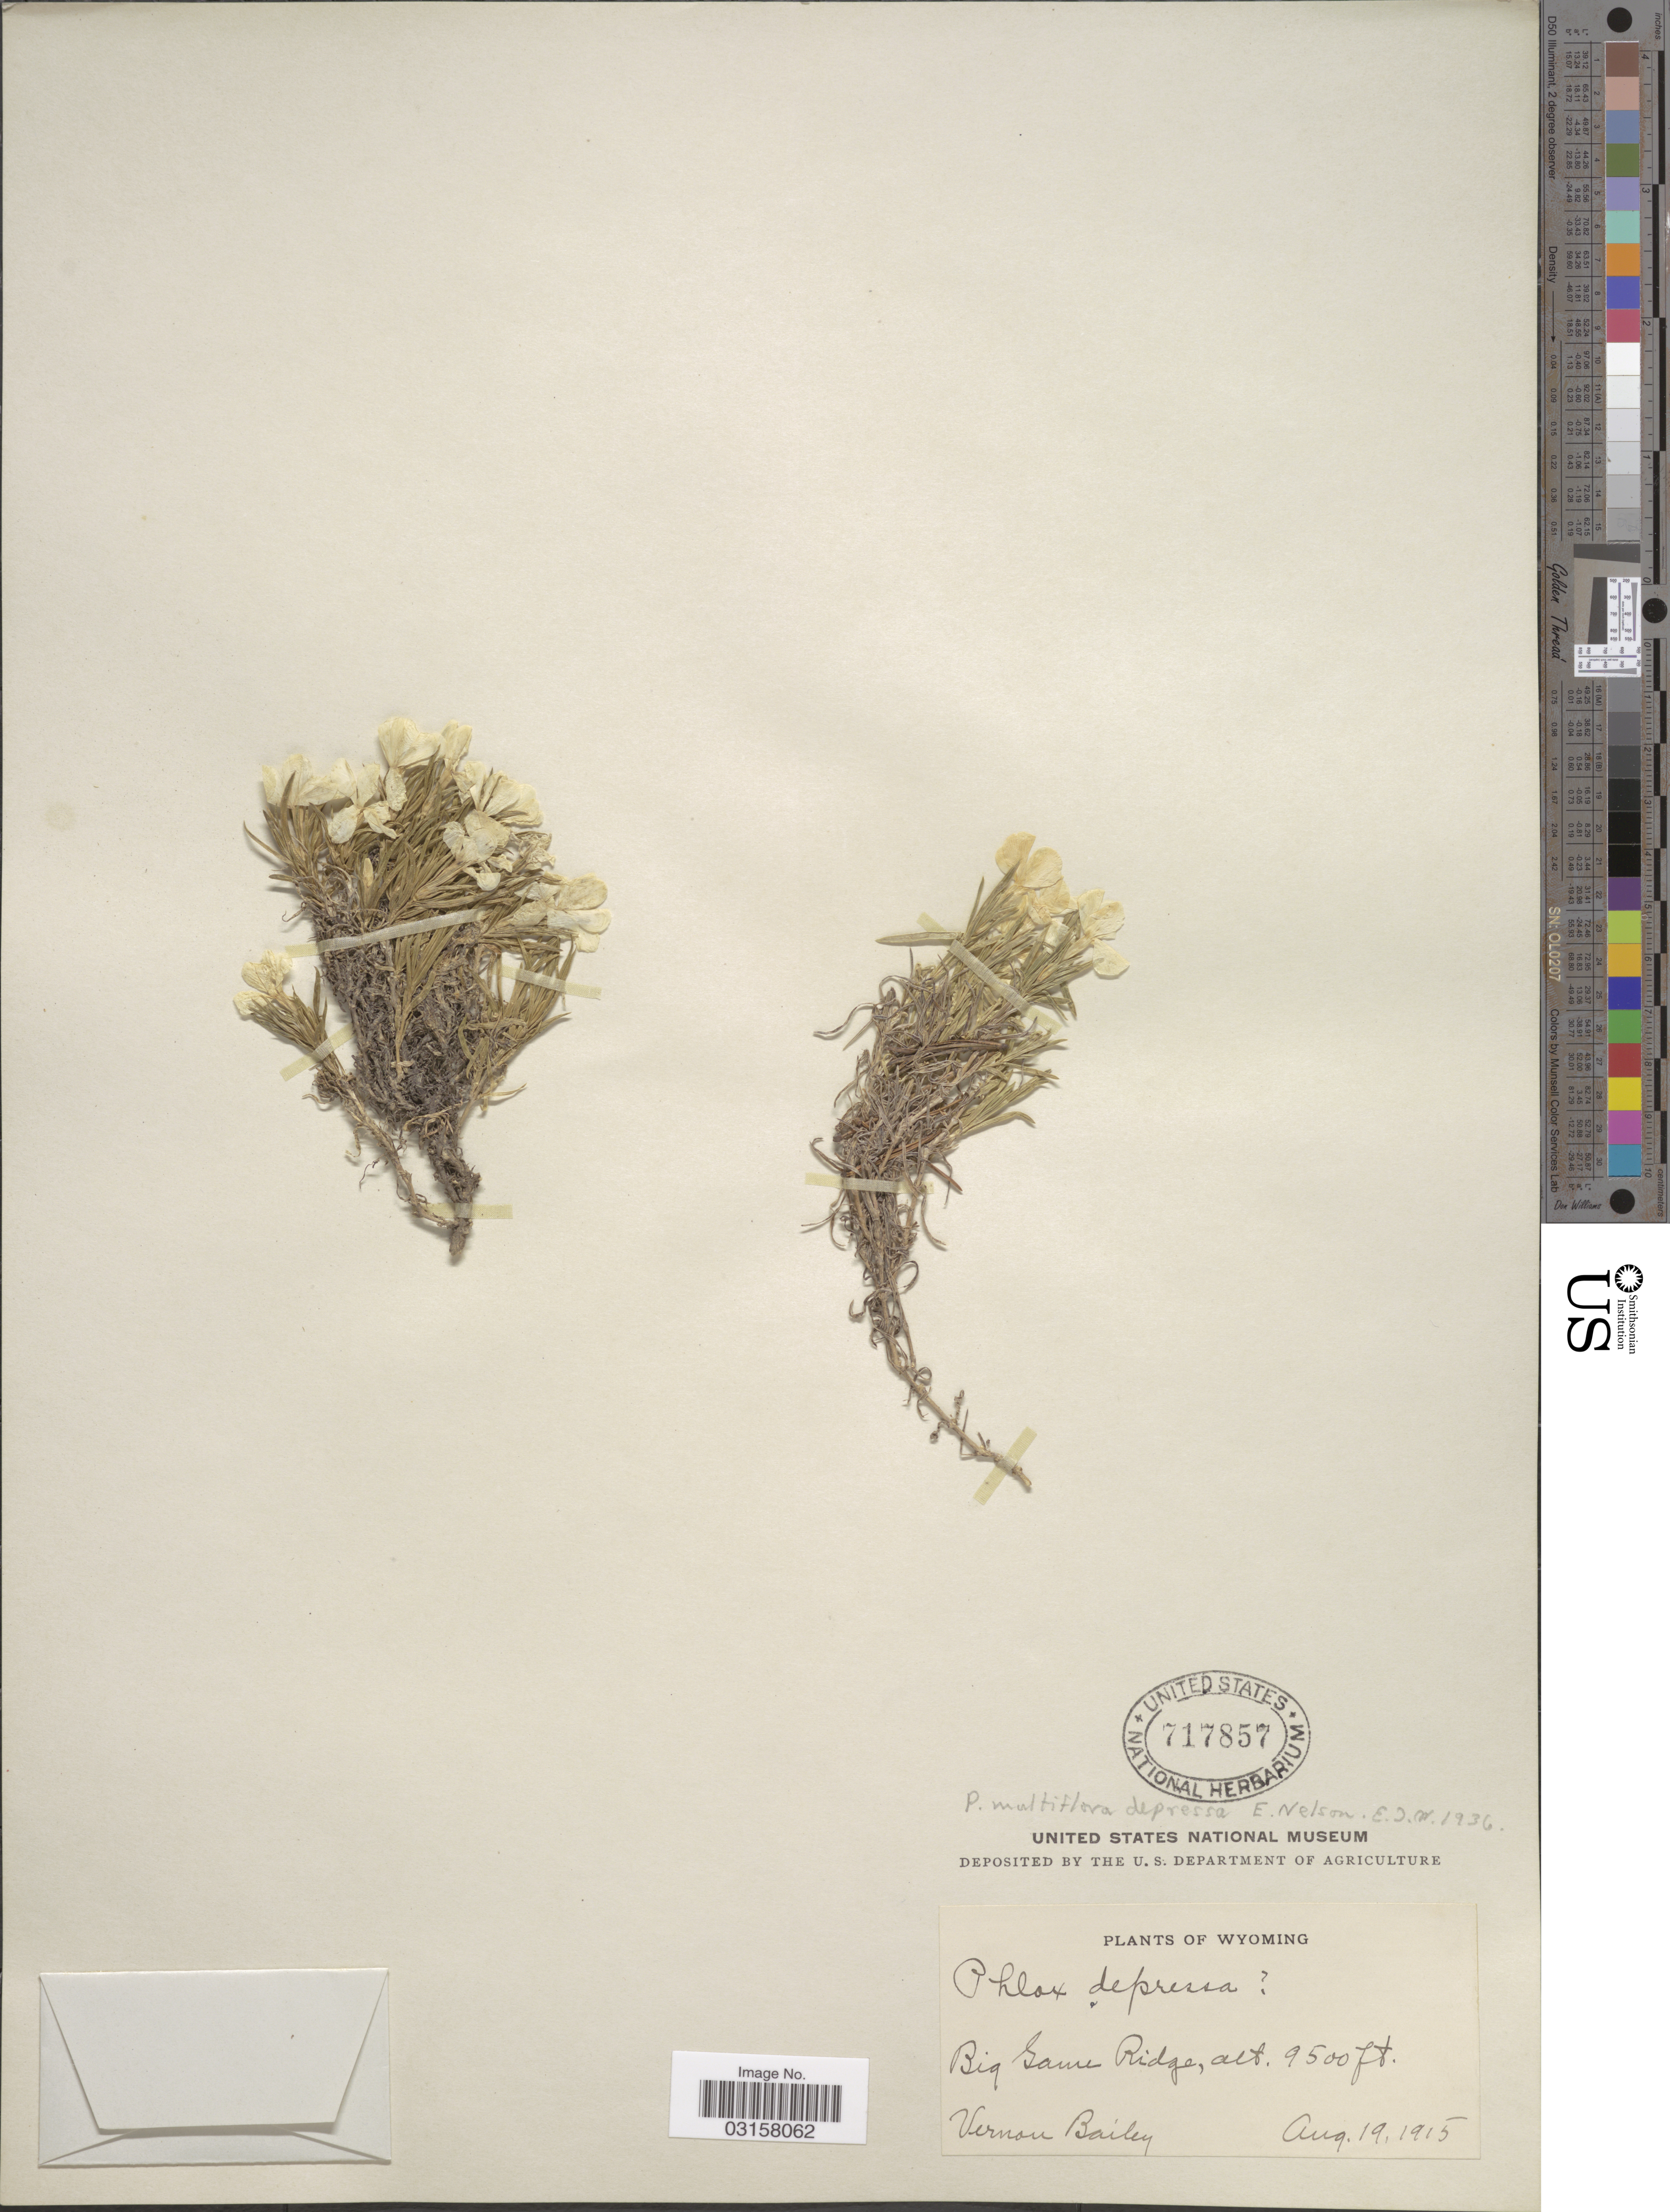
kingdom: Plantae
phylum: Tracheophyta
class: Magnoliopsida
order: Ericales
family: Polemoniaceae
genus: Phlox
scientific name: Phlox multiflora subsp. depressa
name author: (E.E. Nelson) Wherry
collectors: V. O. Bailey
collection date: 1915-08-19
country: United States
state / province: Wyoming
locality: Big Game Ridge.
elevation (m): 2896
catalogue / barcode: US 717857